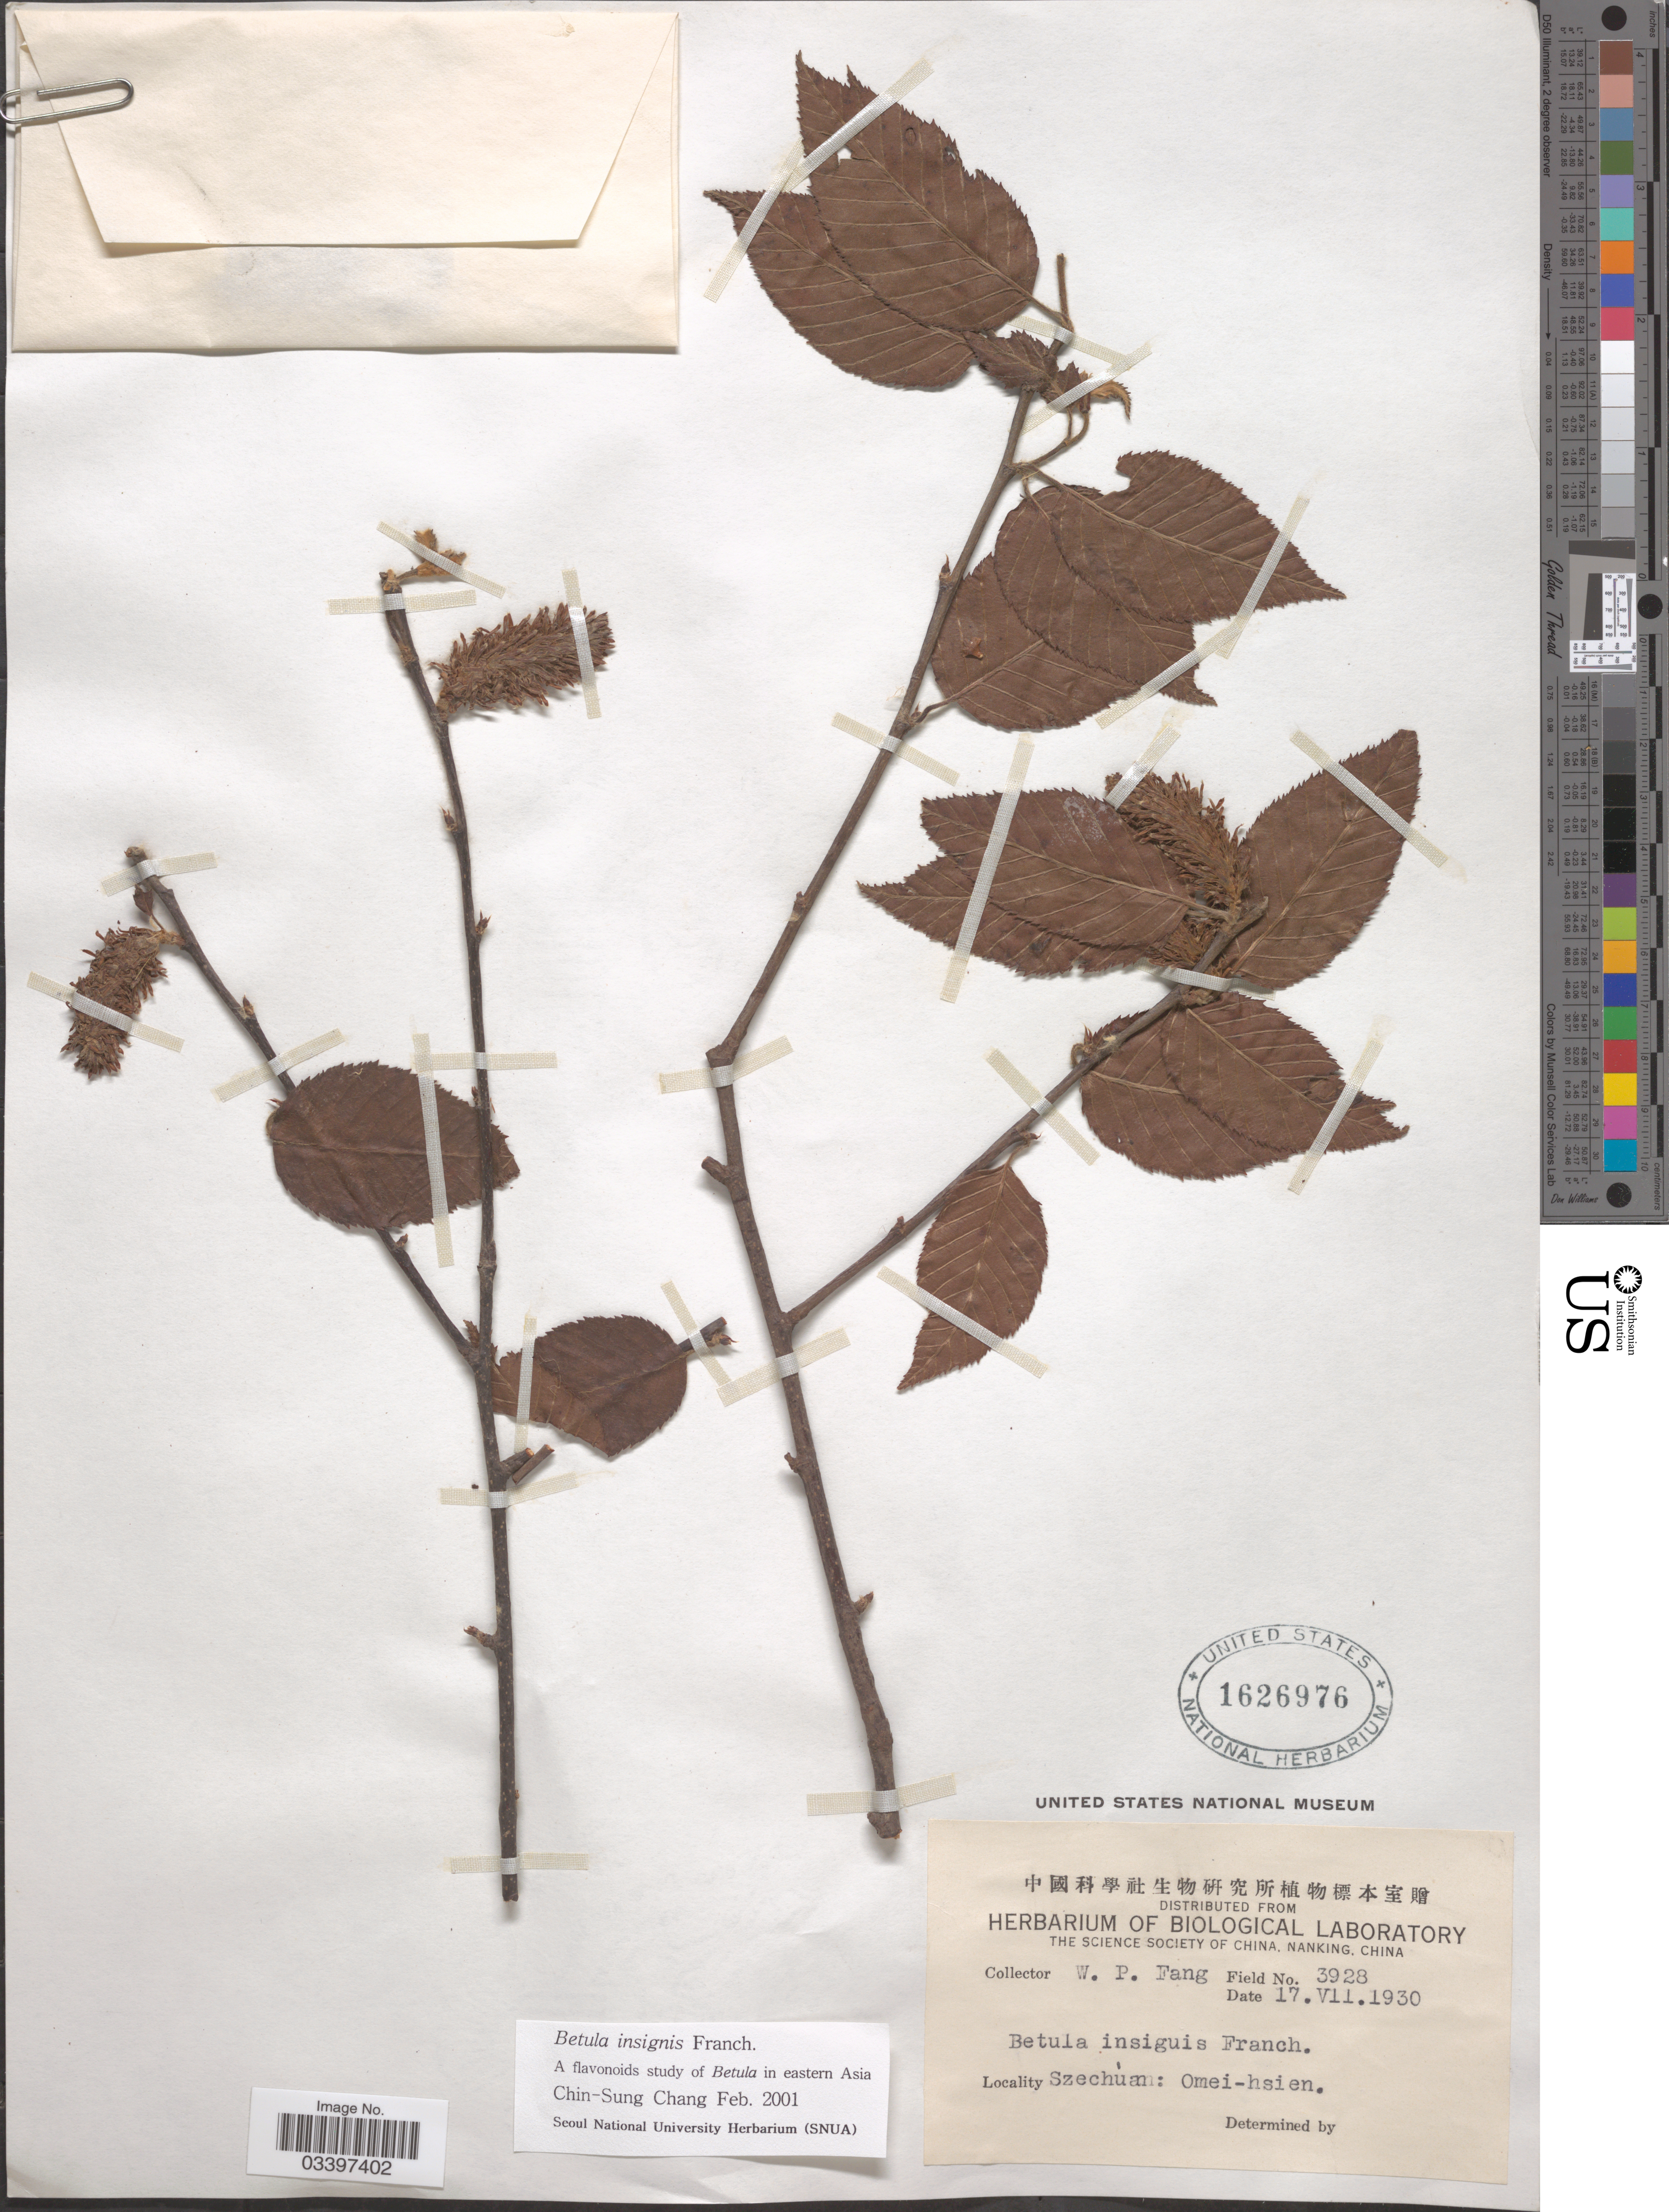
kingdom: Plantae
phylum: Tracheophyta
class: Magnoliopsida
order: Fagales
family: Betulaceae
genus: Betula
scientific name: Betula insignis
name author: Franch.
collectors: W. P. Fang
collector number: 3928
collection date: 1930-07-17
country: China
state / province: Sichuan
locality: Szechuan: Omei-hsien.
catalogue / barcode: US 1626976